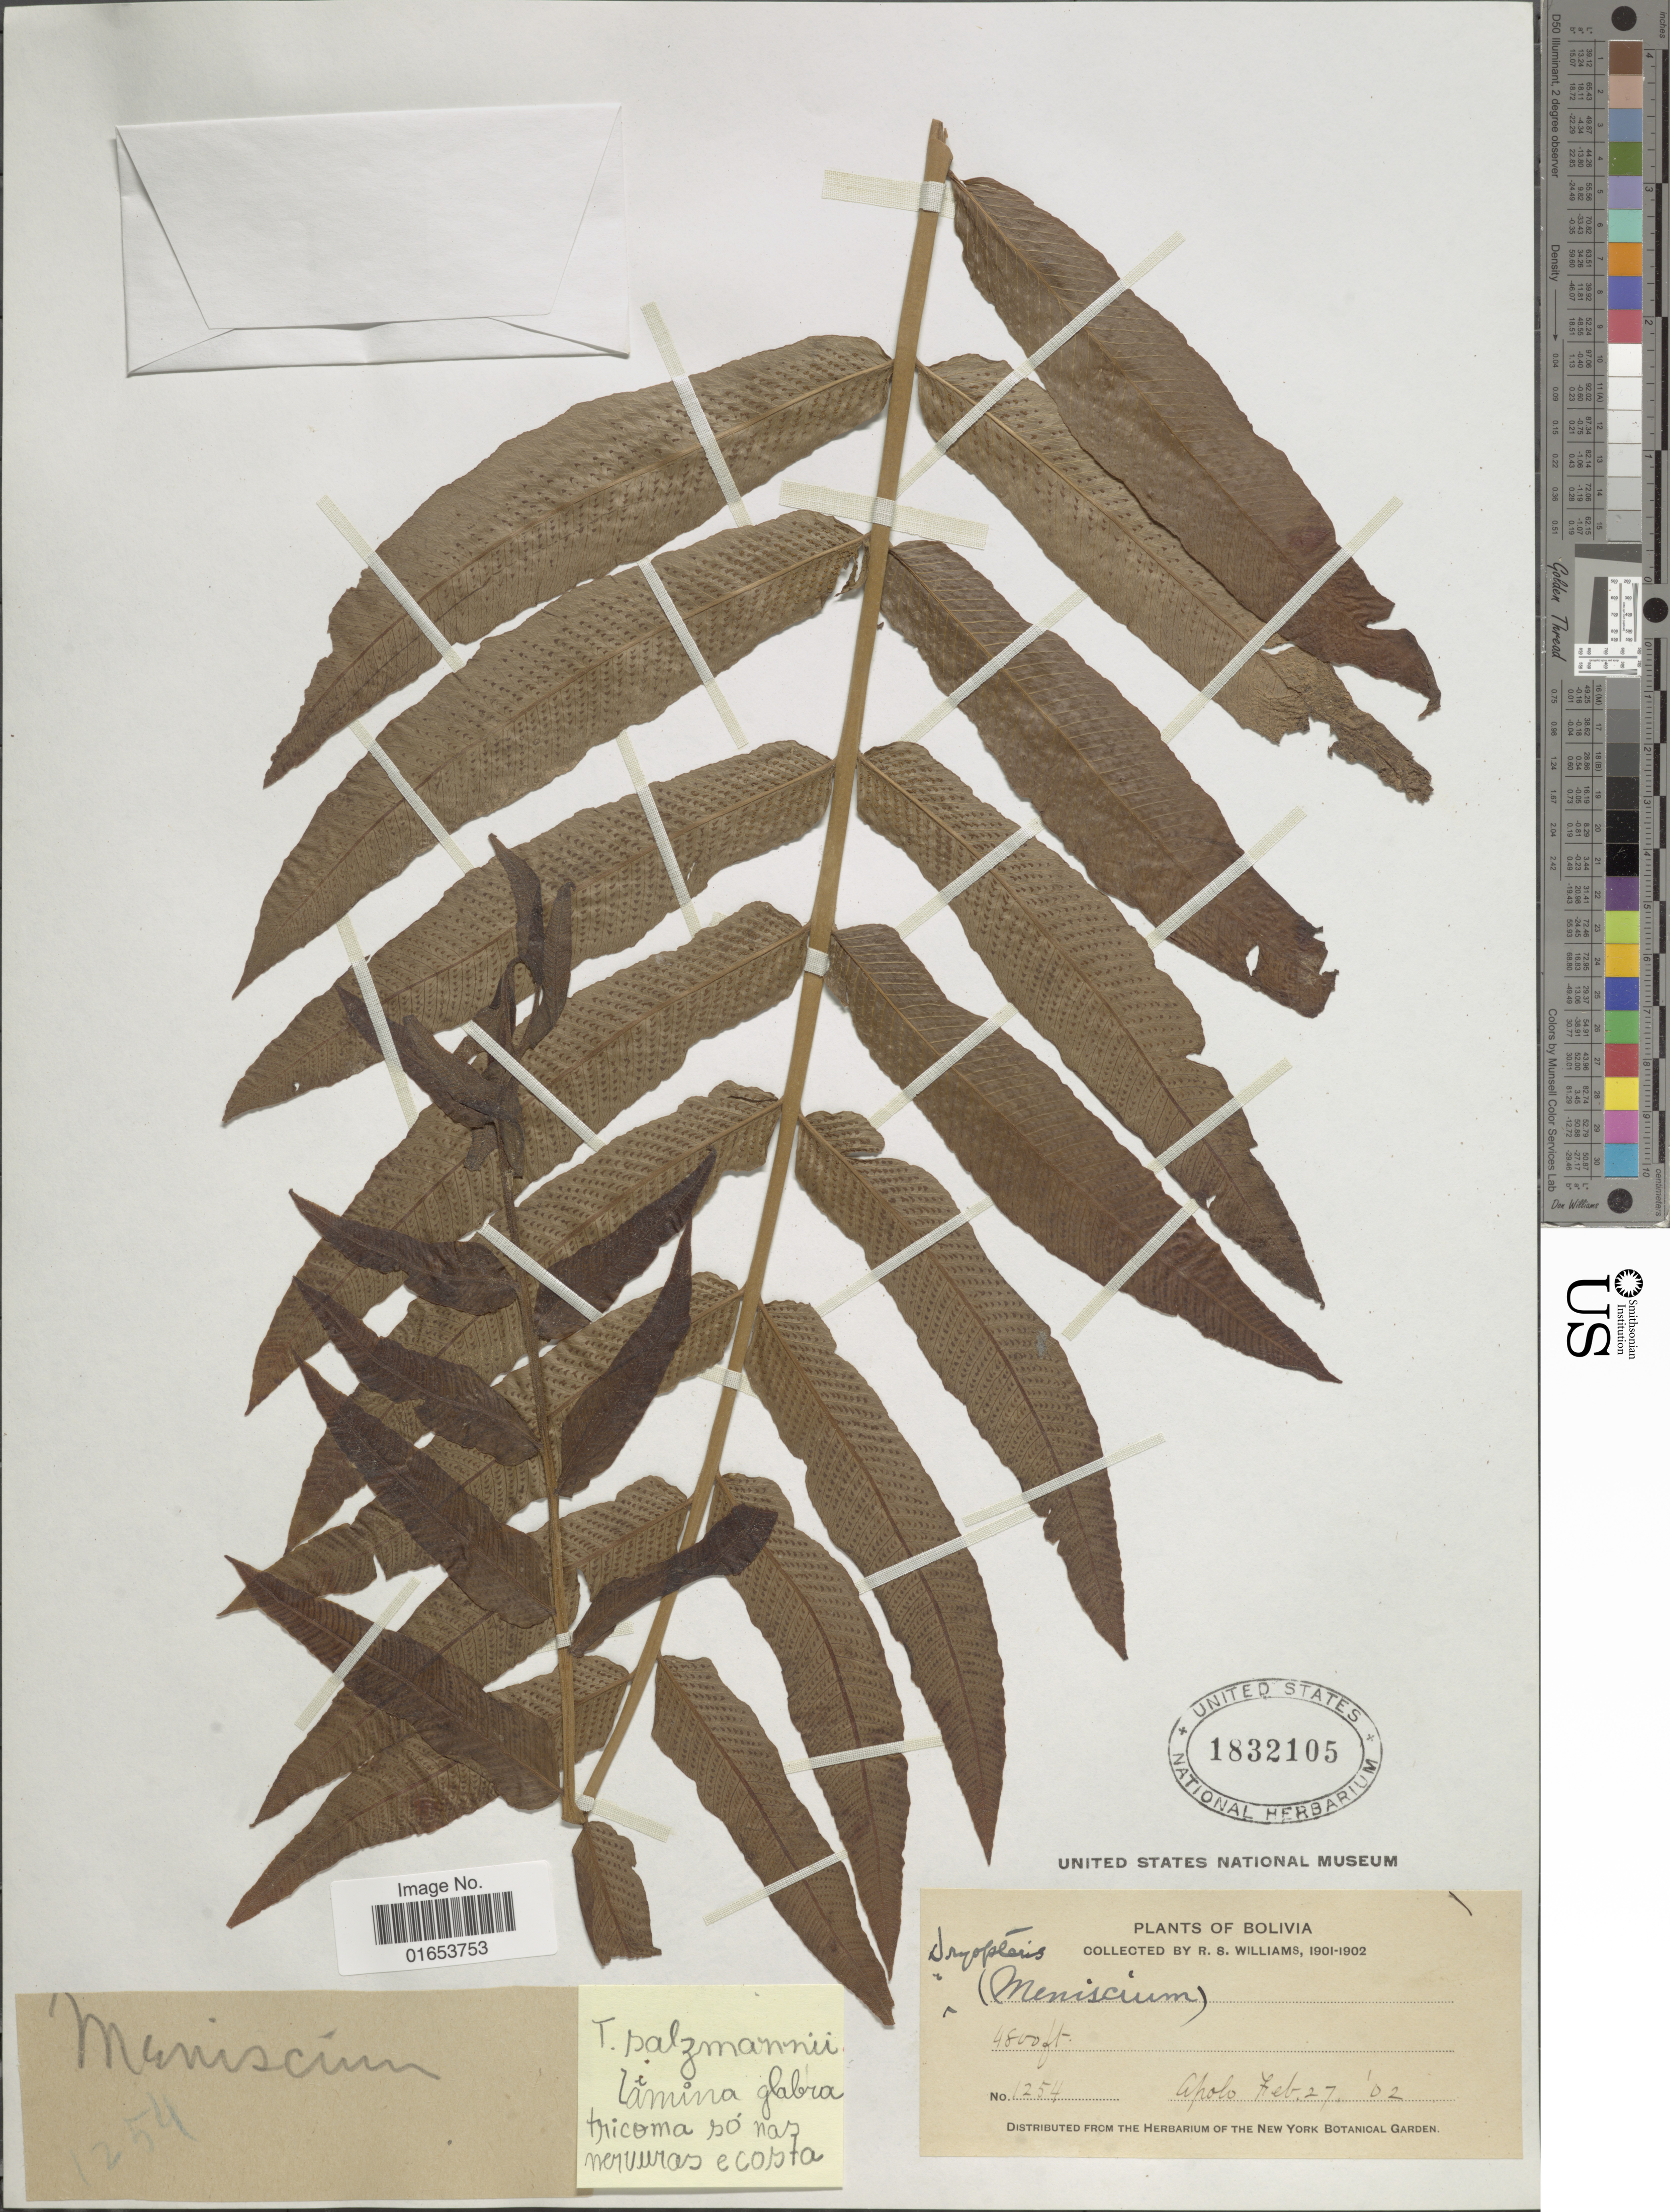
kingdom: Plantae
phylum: Tracheophyta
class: Polypodiopsida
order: Polypodiales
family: Thelypteridaceae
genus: Meniscium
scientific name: Meniscium sp.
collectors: R. S. Williams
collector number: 1254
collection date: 1902-02-27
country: Bolivia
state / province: La Paz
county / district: Franz Tamayo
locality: Apolo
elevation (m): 1463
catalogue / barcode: US 1832105